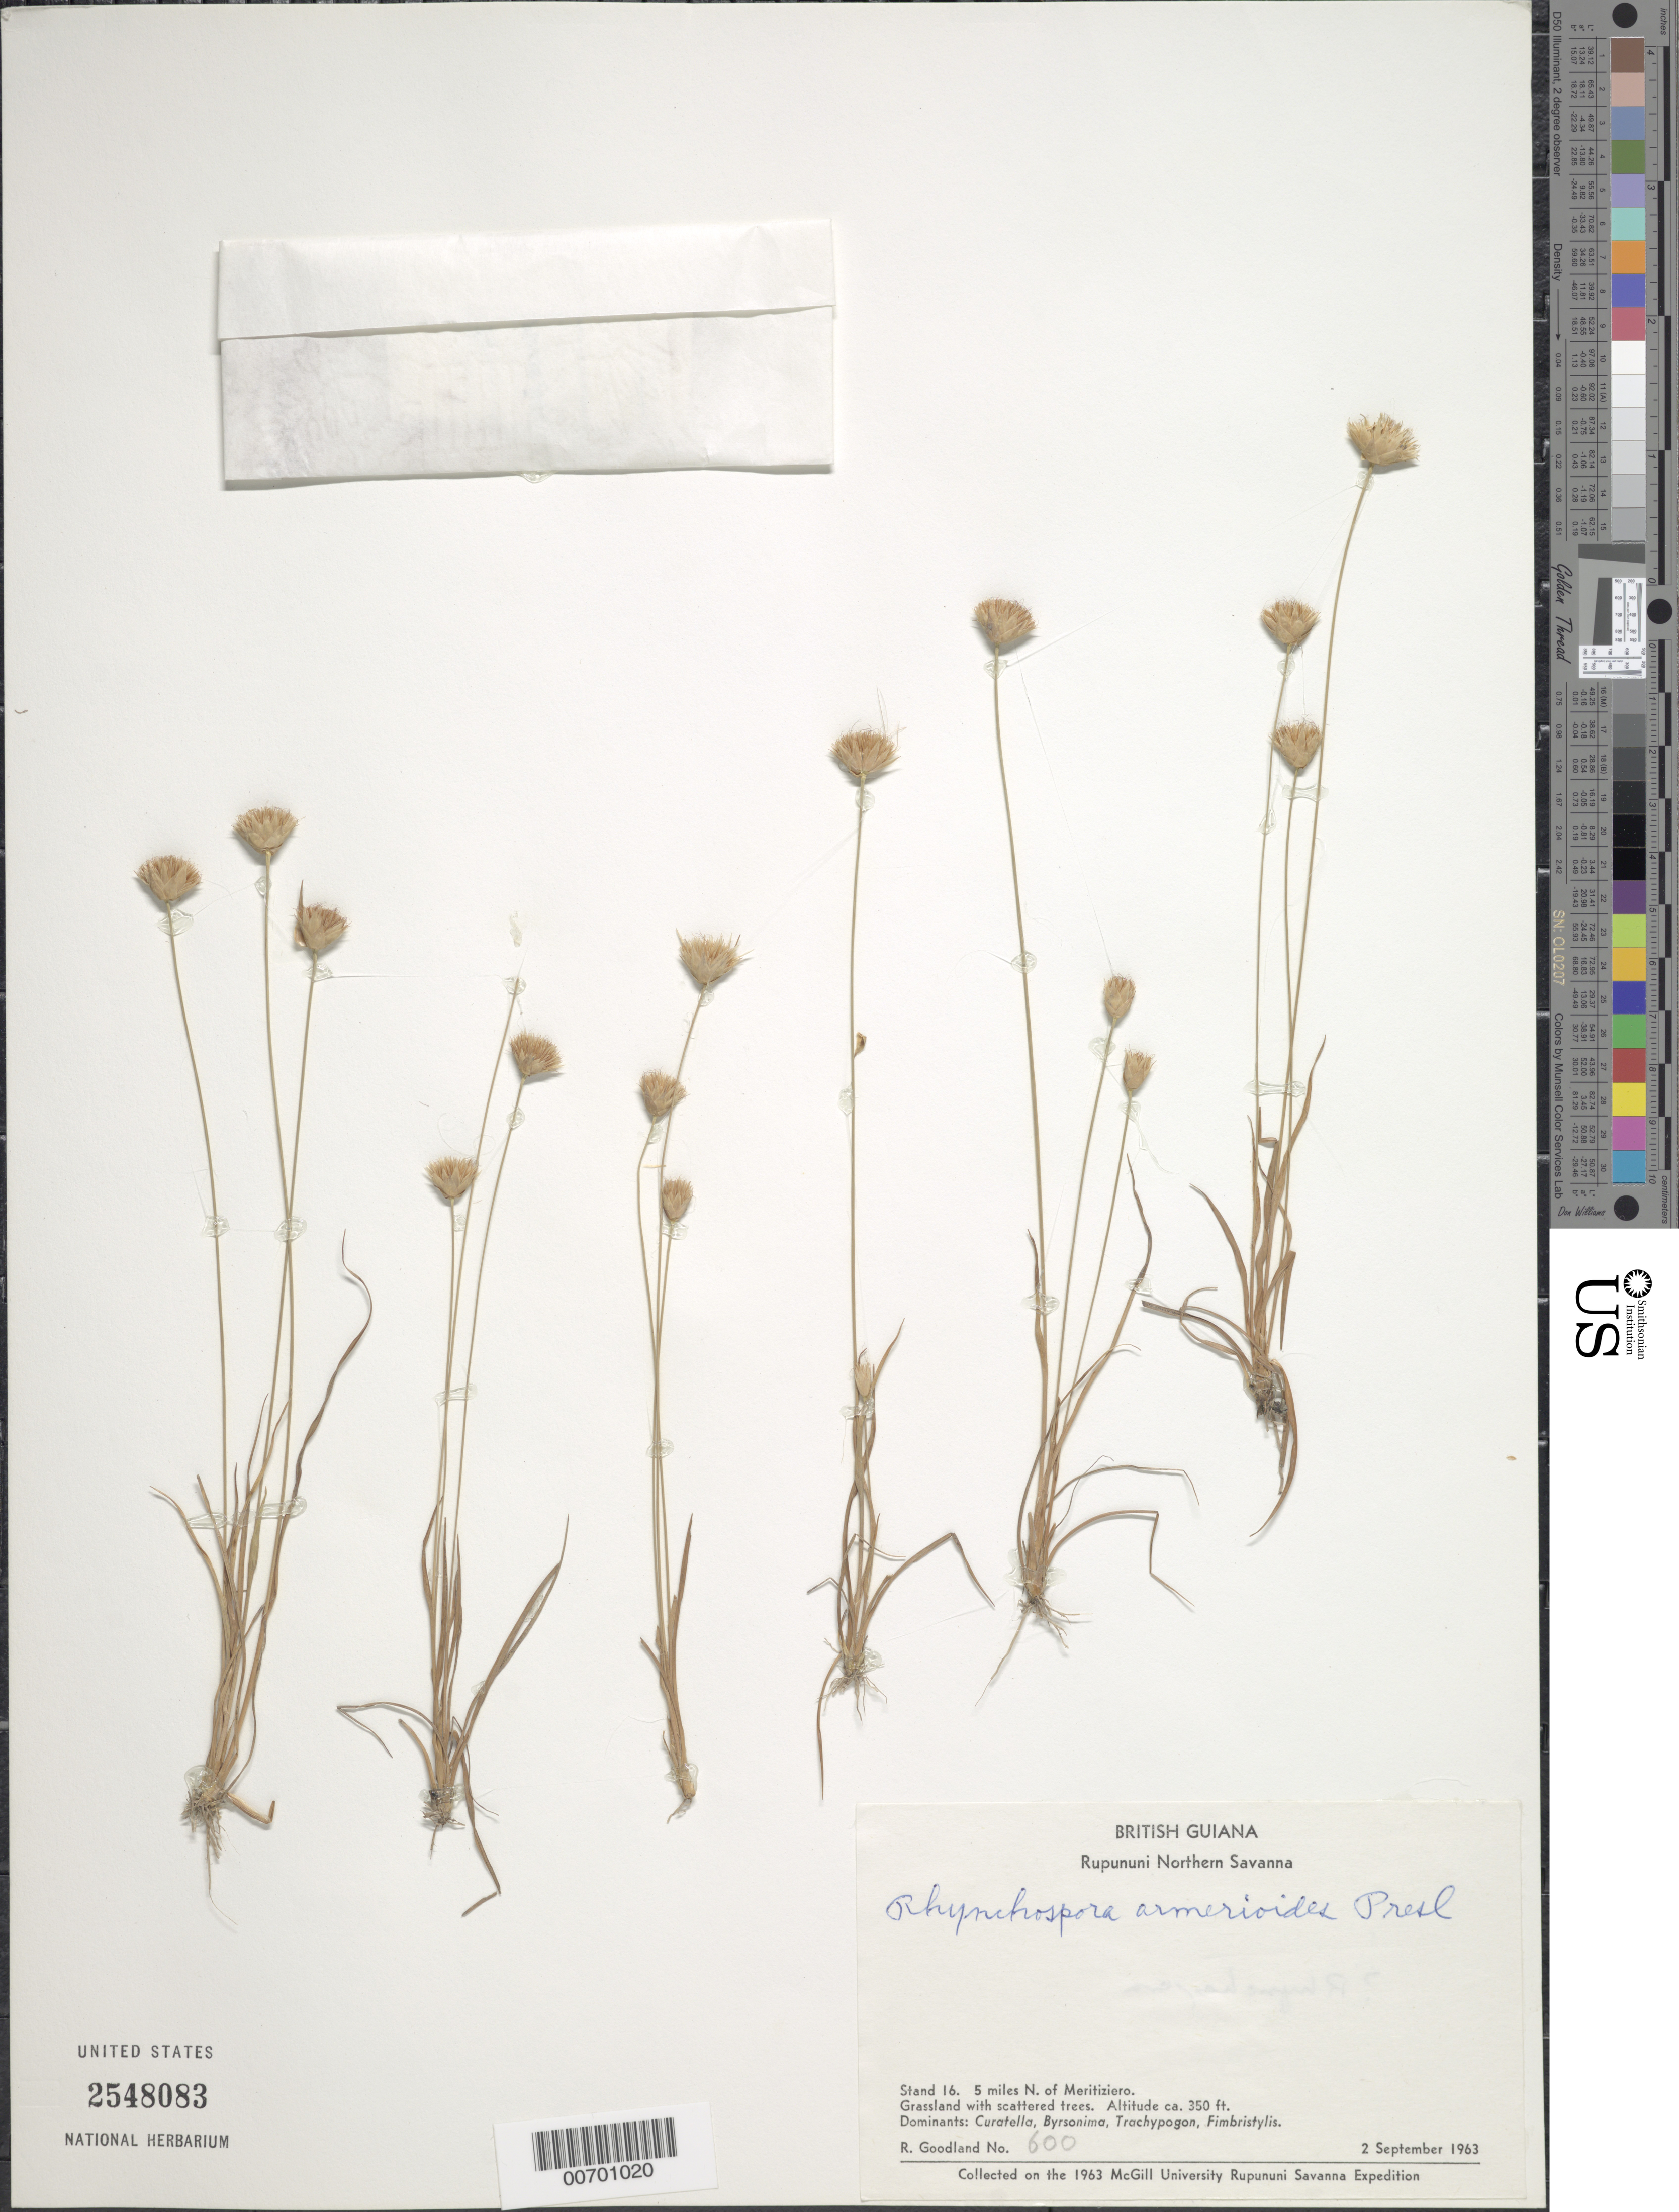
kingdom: Plantae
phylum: Tracheophyta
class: Liliopsida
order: Poales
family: Cyperaceae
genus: Rhynchospora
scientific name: Rhynchospora armerioides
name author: J. Presl & C. Presl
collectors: R. Goodland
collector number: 600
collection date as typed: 2-Sep-63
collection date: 1963-09-02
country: Guyana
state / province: U. Takutu-U. Essequibo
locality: Rupununi Northern Savanna, Meritiziero, 5 mi N of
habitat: Grassland with scattered trees. Dominants: Curatella, Byrsonima, Trachypogon, Fimbristylis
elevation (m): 107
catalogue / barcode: US 2548083